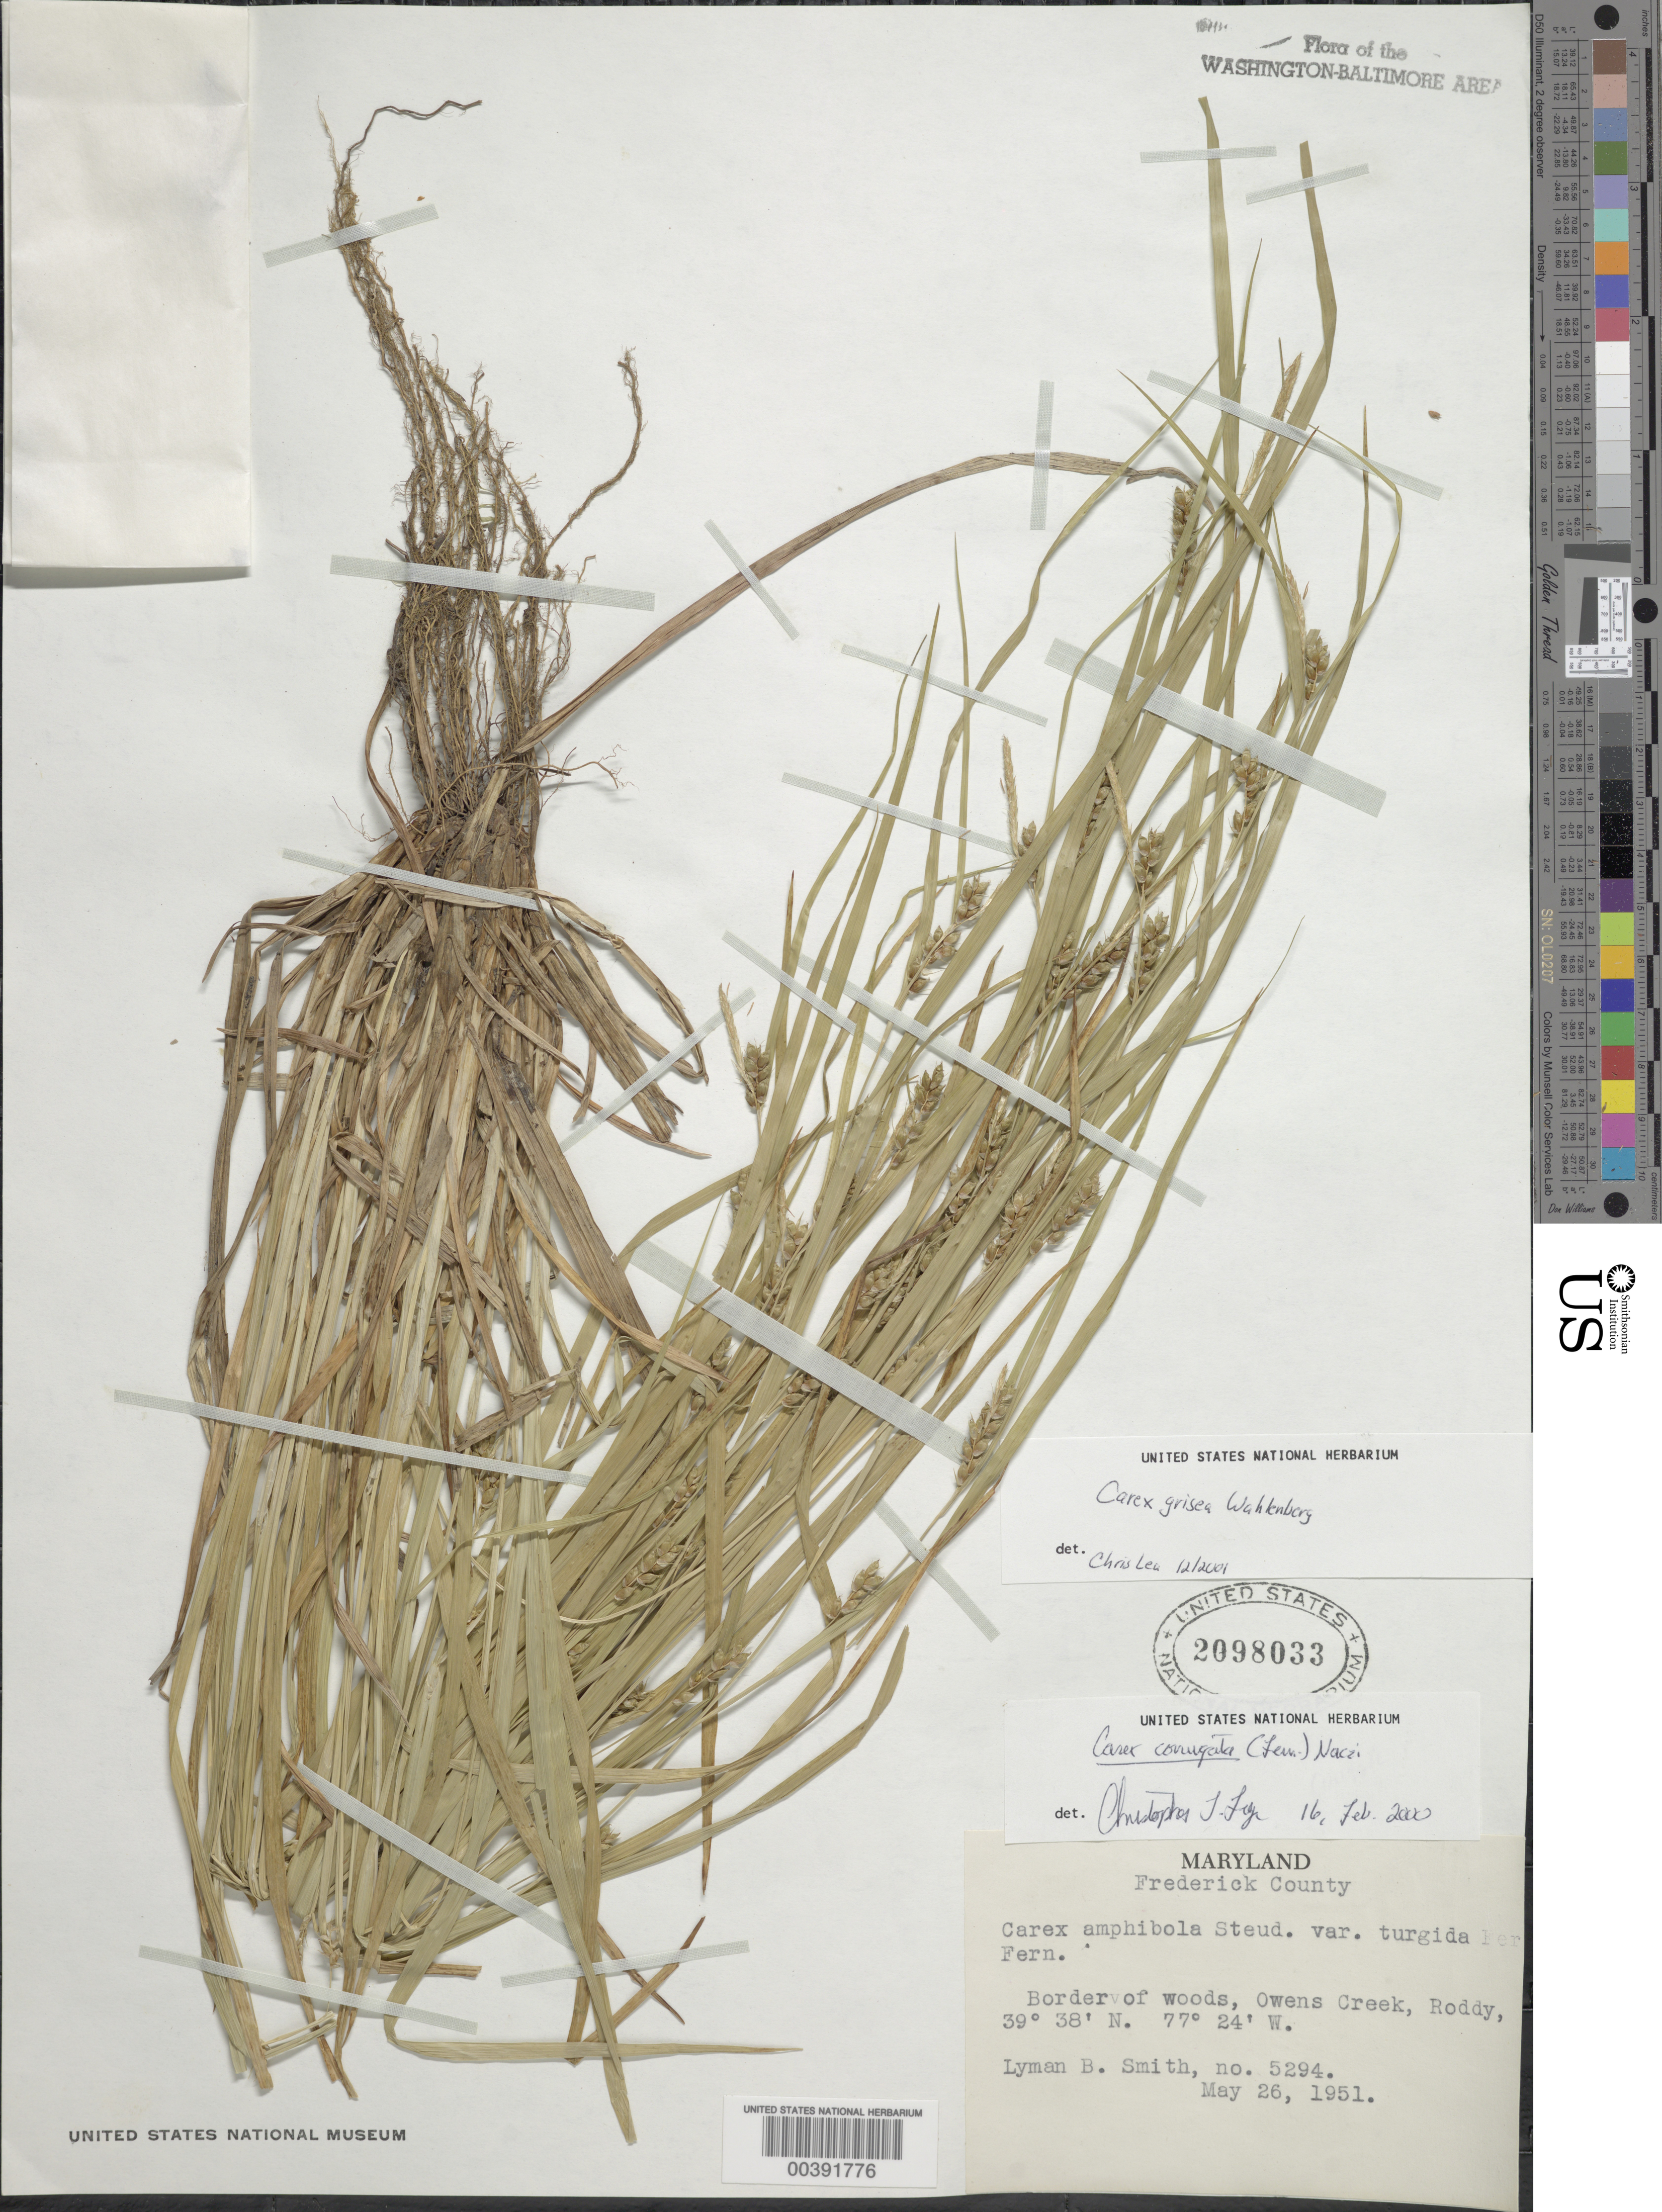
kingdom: Plantae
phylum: Tracheophyta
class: Liliopsida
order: Poales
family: Cyperaceae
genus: Carex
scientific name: Carex corrugata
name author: Fernald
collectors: L. Smith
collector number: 5294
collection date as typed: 26 May 1951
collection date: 1951-05-26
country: United States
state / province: Maryland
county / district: Frederick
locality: Owens Creek, Roddy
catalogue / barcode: US 2098033